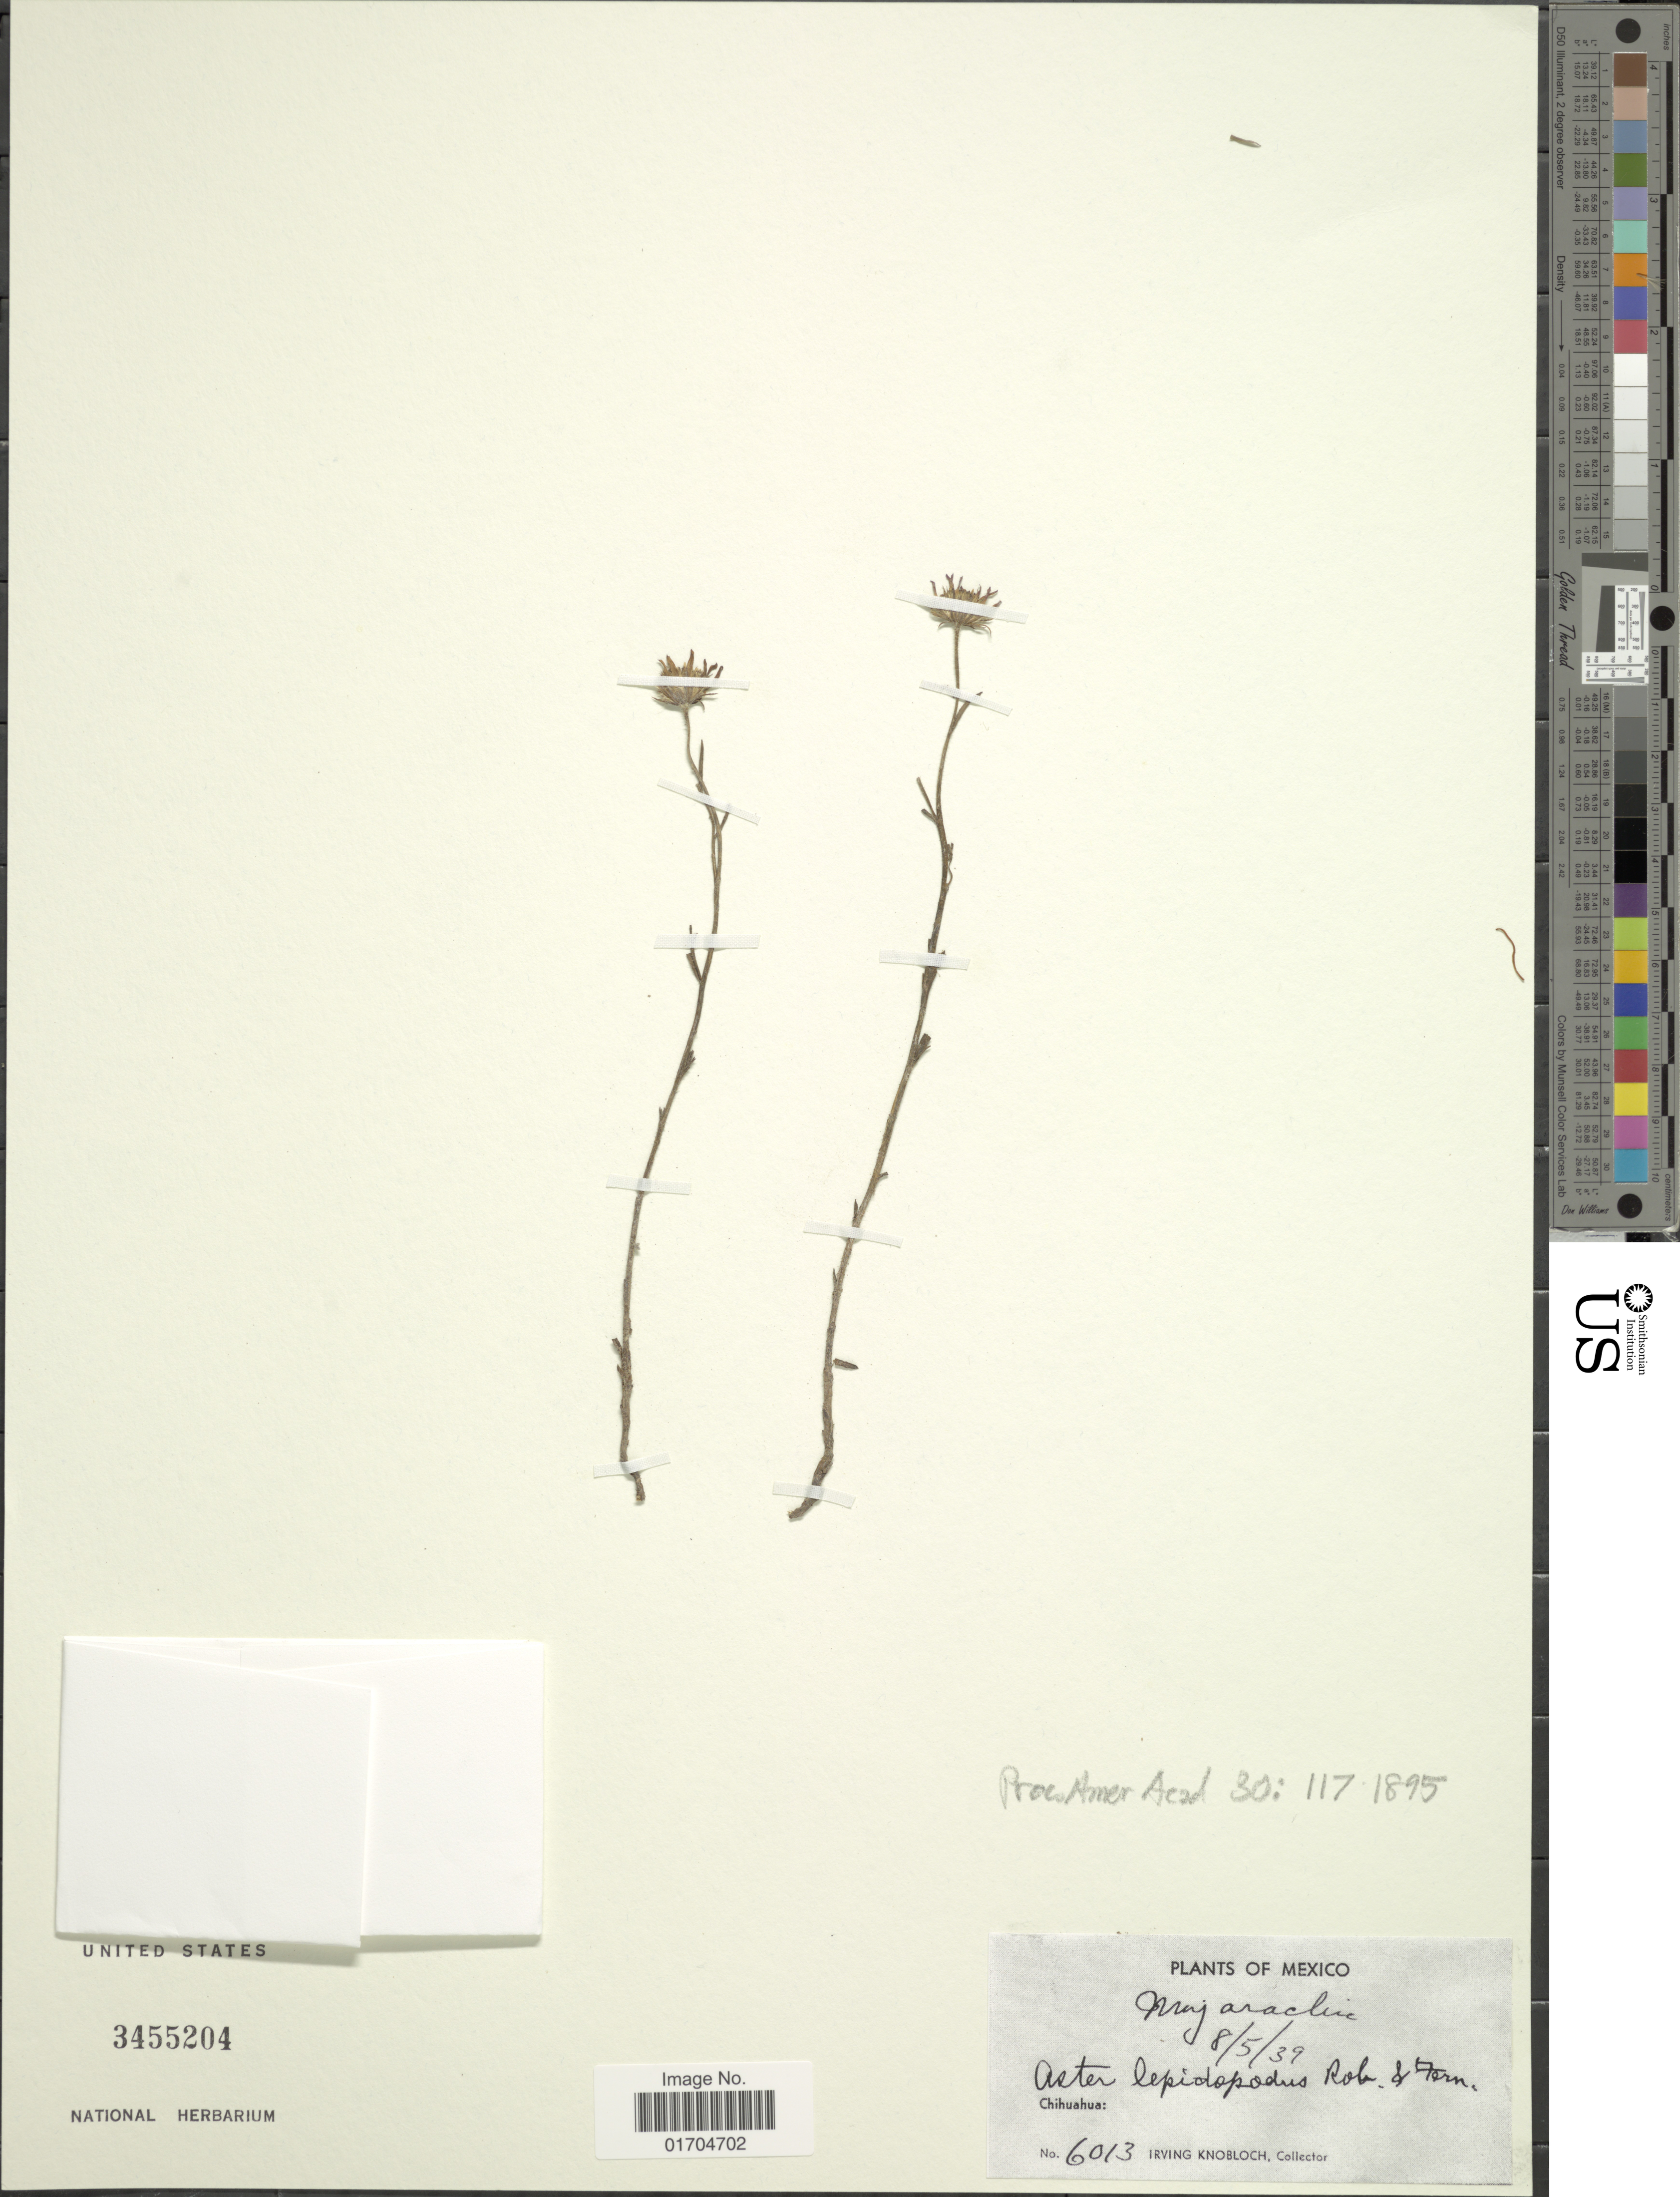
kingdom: Plantae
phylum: Tracheophyta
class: Magnoliopsida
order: Asterales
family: Asteraceae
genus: Erigeron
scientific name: Erigeron lepidopodus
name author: (B.L. Rob. & Fernald) G.L. Nesom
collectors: I. W. Knobloch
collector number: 6013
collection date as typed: Transcribed d/m/y: 8/5/39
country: Mexico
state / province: Chihuahua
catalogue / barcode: US 3455204